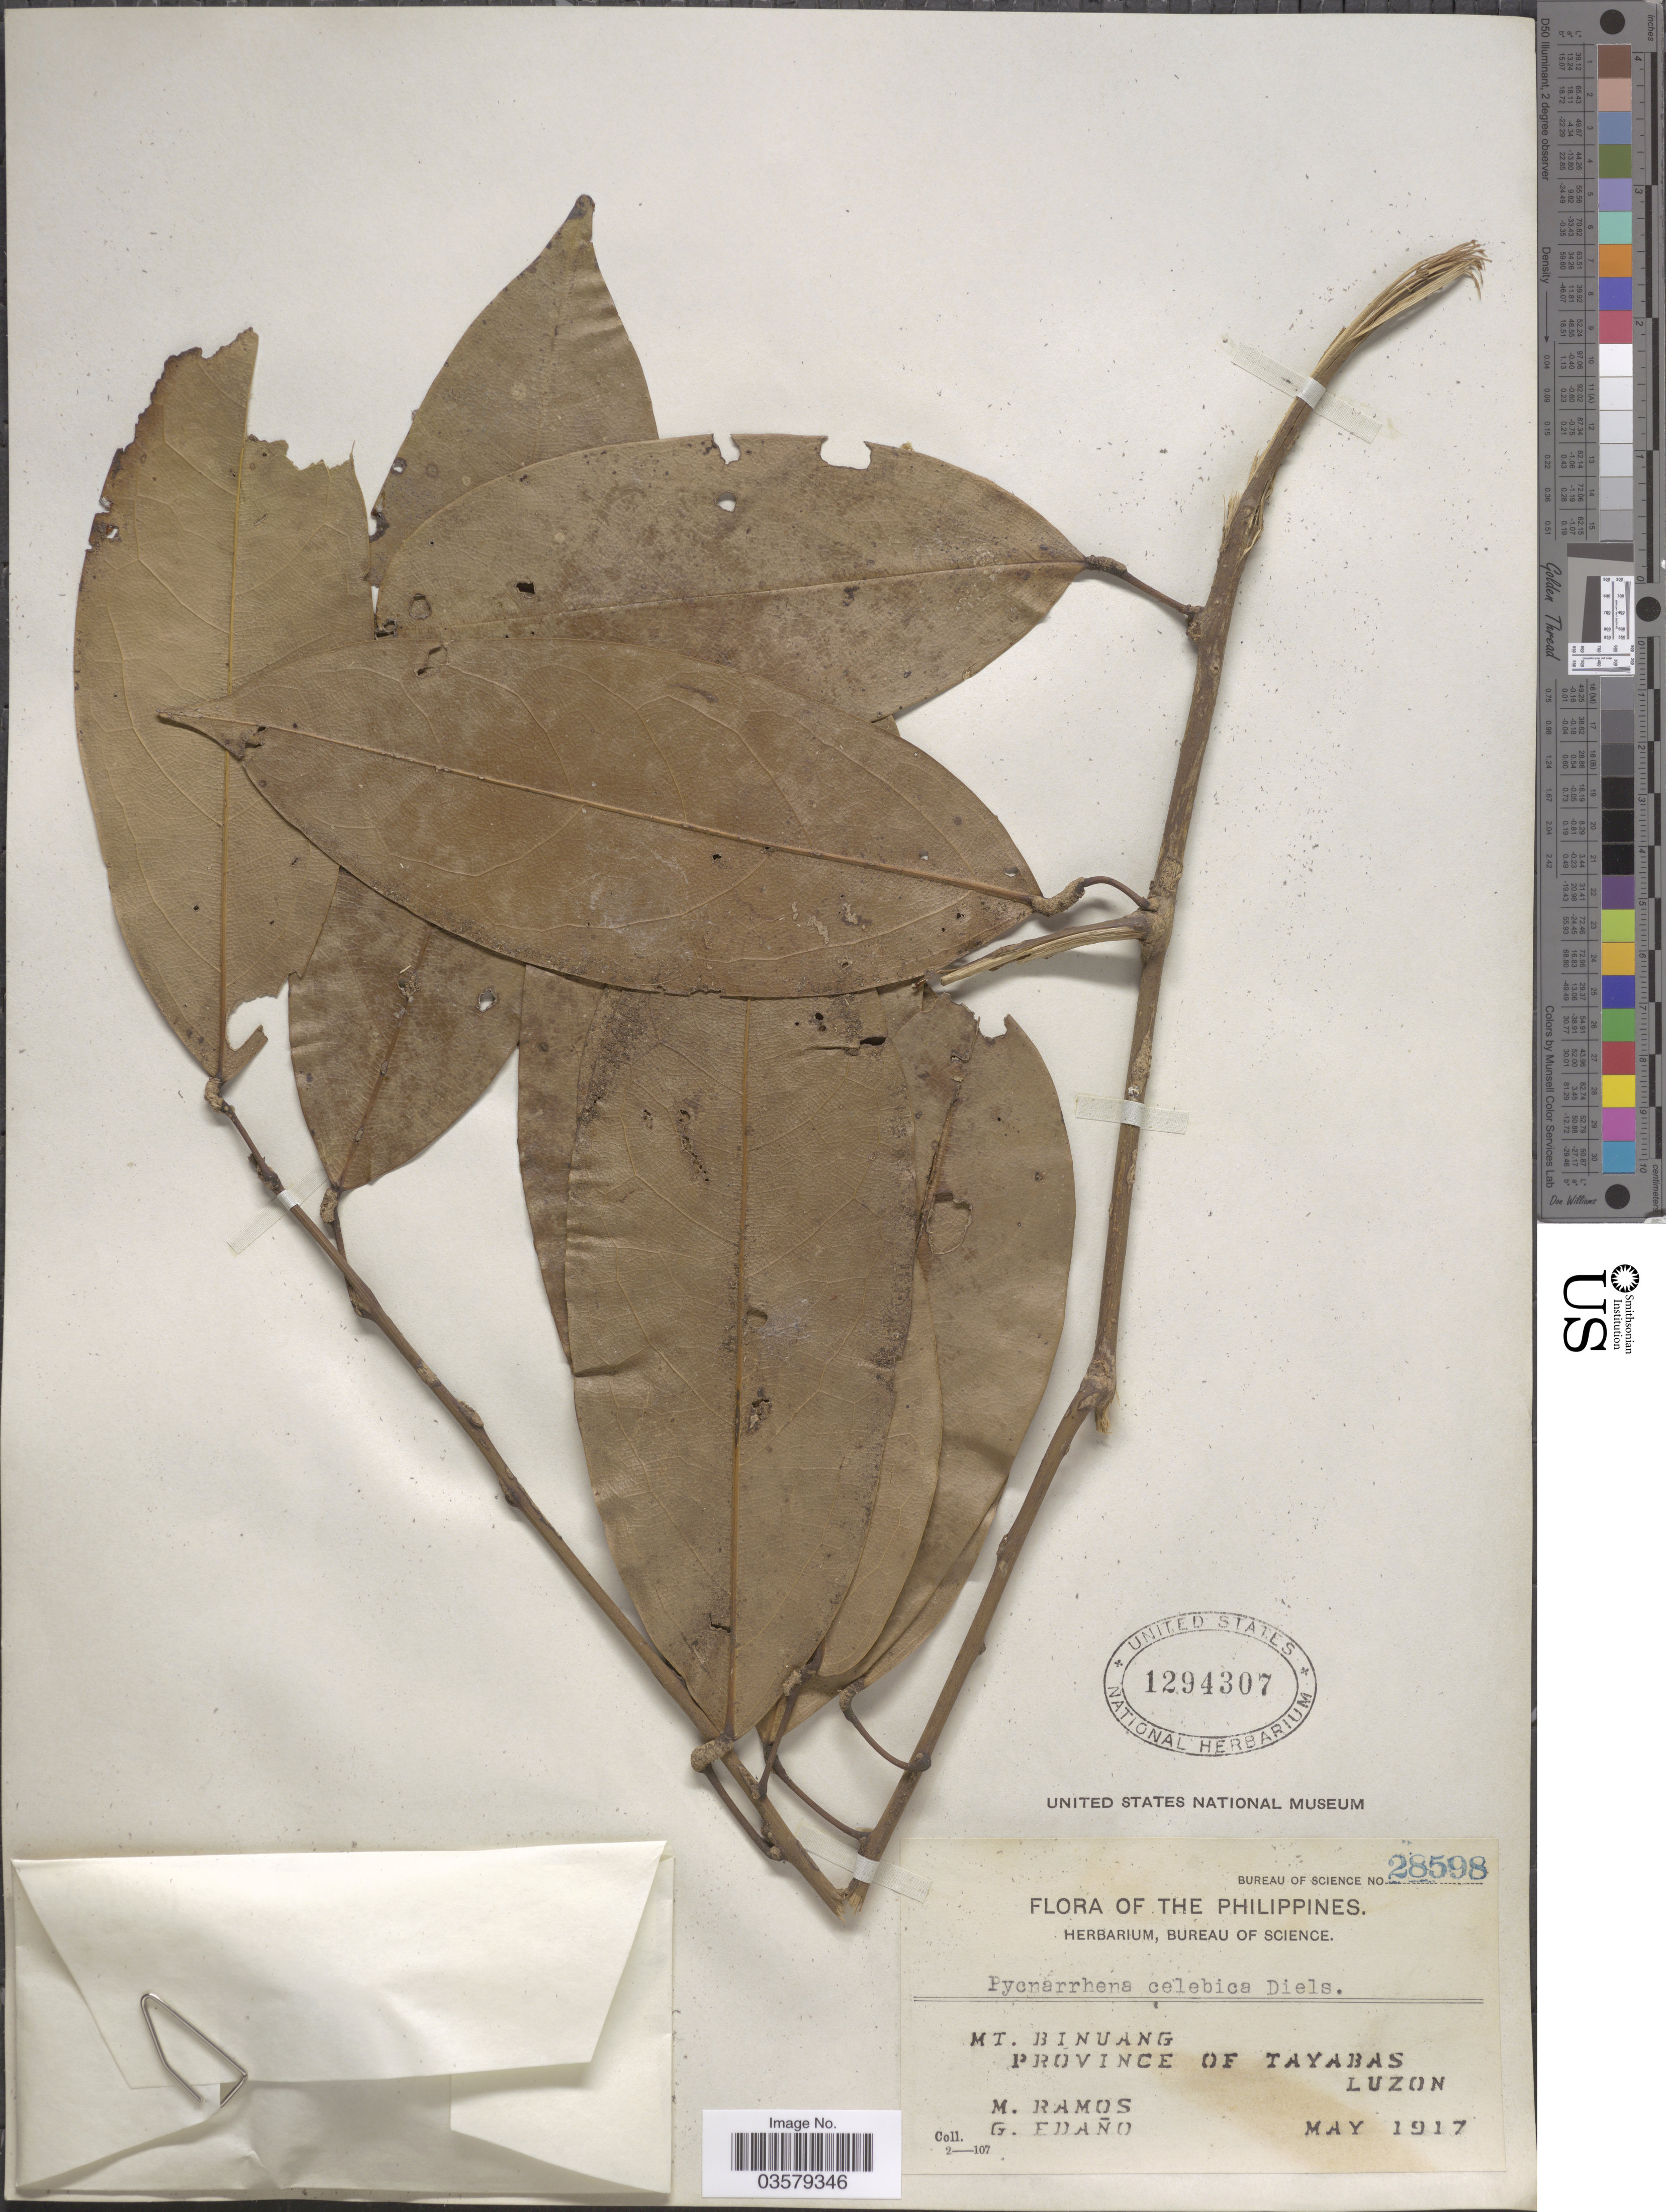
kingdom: Plantae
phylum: Tracheophyta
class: Magnoliopsida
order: Ranunculales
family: Menispermaceae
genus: Pycnarrhena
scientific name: Pycnarrhena tumefacta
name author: Miers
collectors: M. Ramos & G. Edaño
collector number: Burea of Science 28598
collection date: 1917-05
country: Philippines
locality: Mt. Binuang. Province of Tayabas. Luzon.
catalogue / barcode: US 1294307